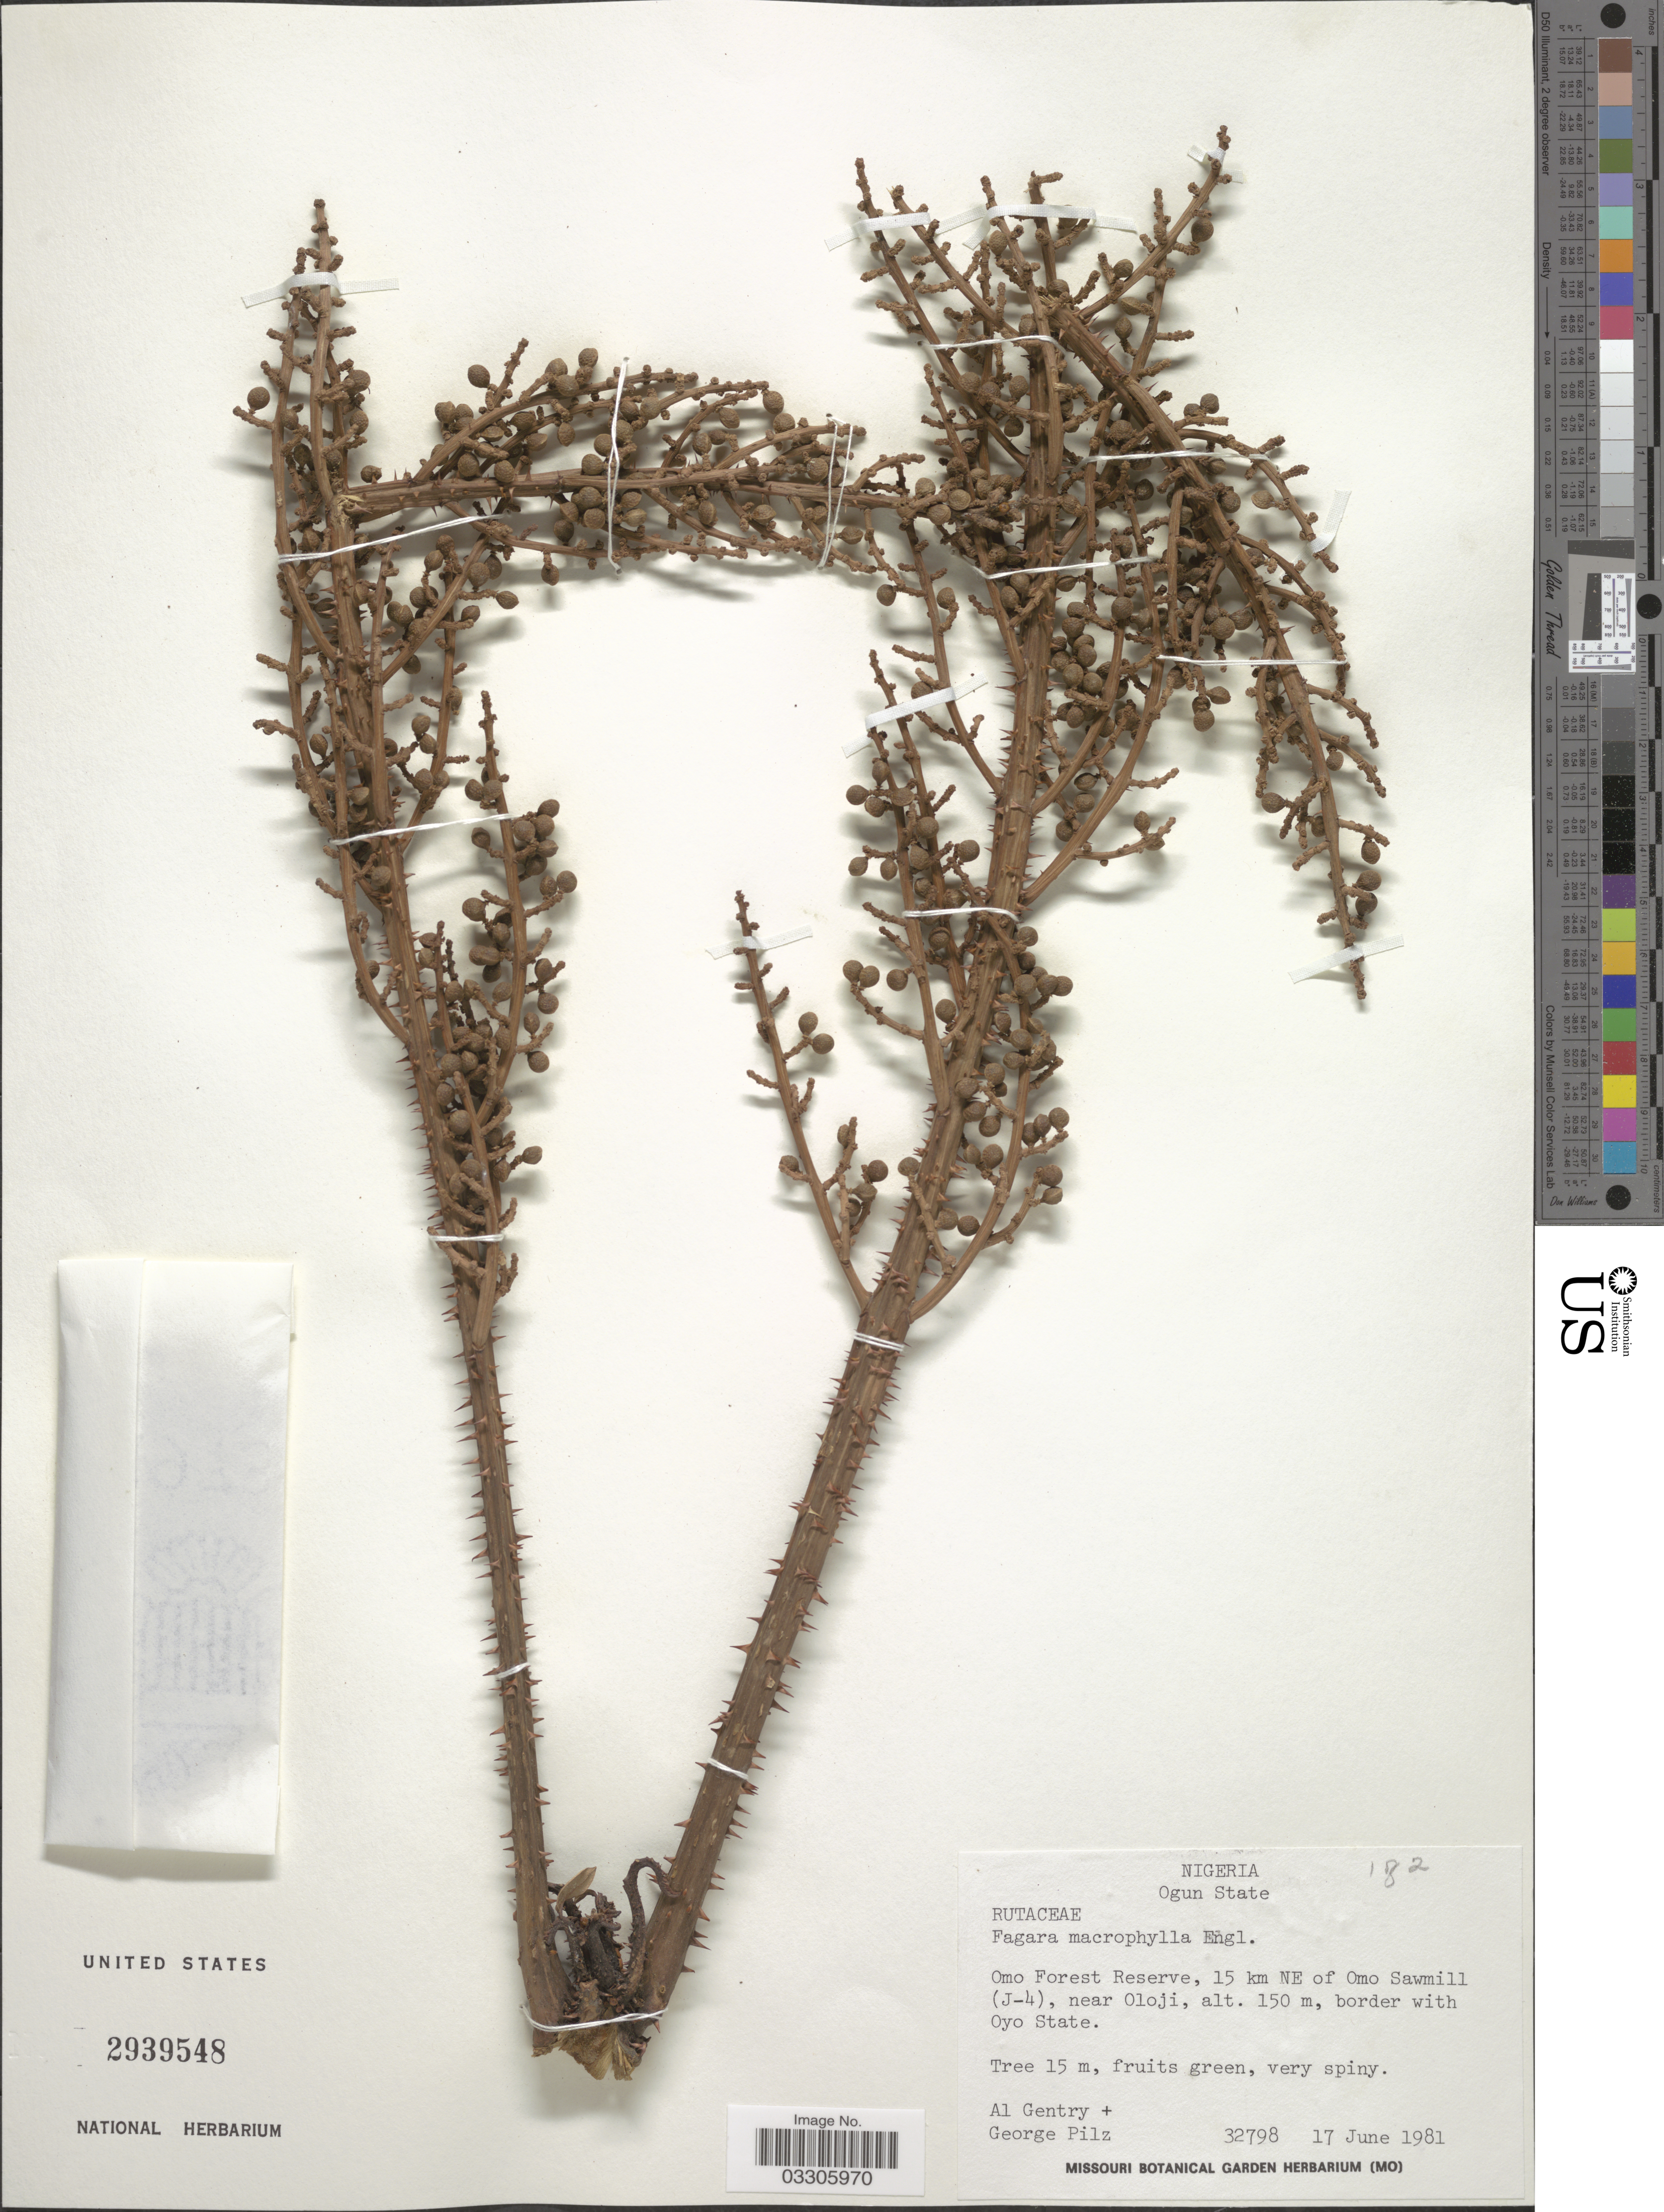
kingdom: Plantae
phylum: Tracheophyta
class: Magnoliopsida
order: Sapindales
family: Rutaceae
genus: Zanthoxylum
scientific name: Zanthoxylum gilletii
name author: (De Wild.) P.G. Waterman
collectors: A. H. Gentry & G. E. Pilz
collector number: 32798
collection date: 1981-06-17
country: Nigeria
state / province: Ogun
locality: Omo Forest Reserve, 15 km NE of Omo Sawmill (J-4), near Oloji, border with Oyo State.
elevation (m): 150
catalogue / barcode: US 2939548